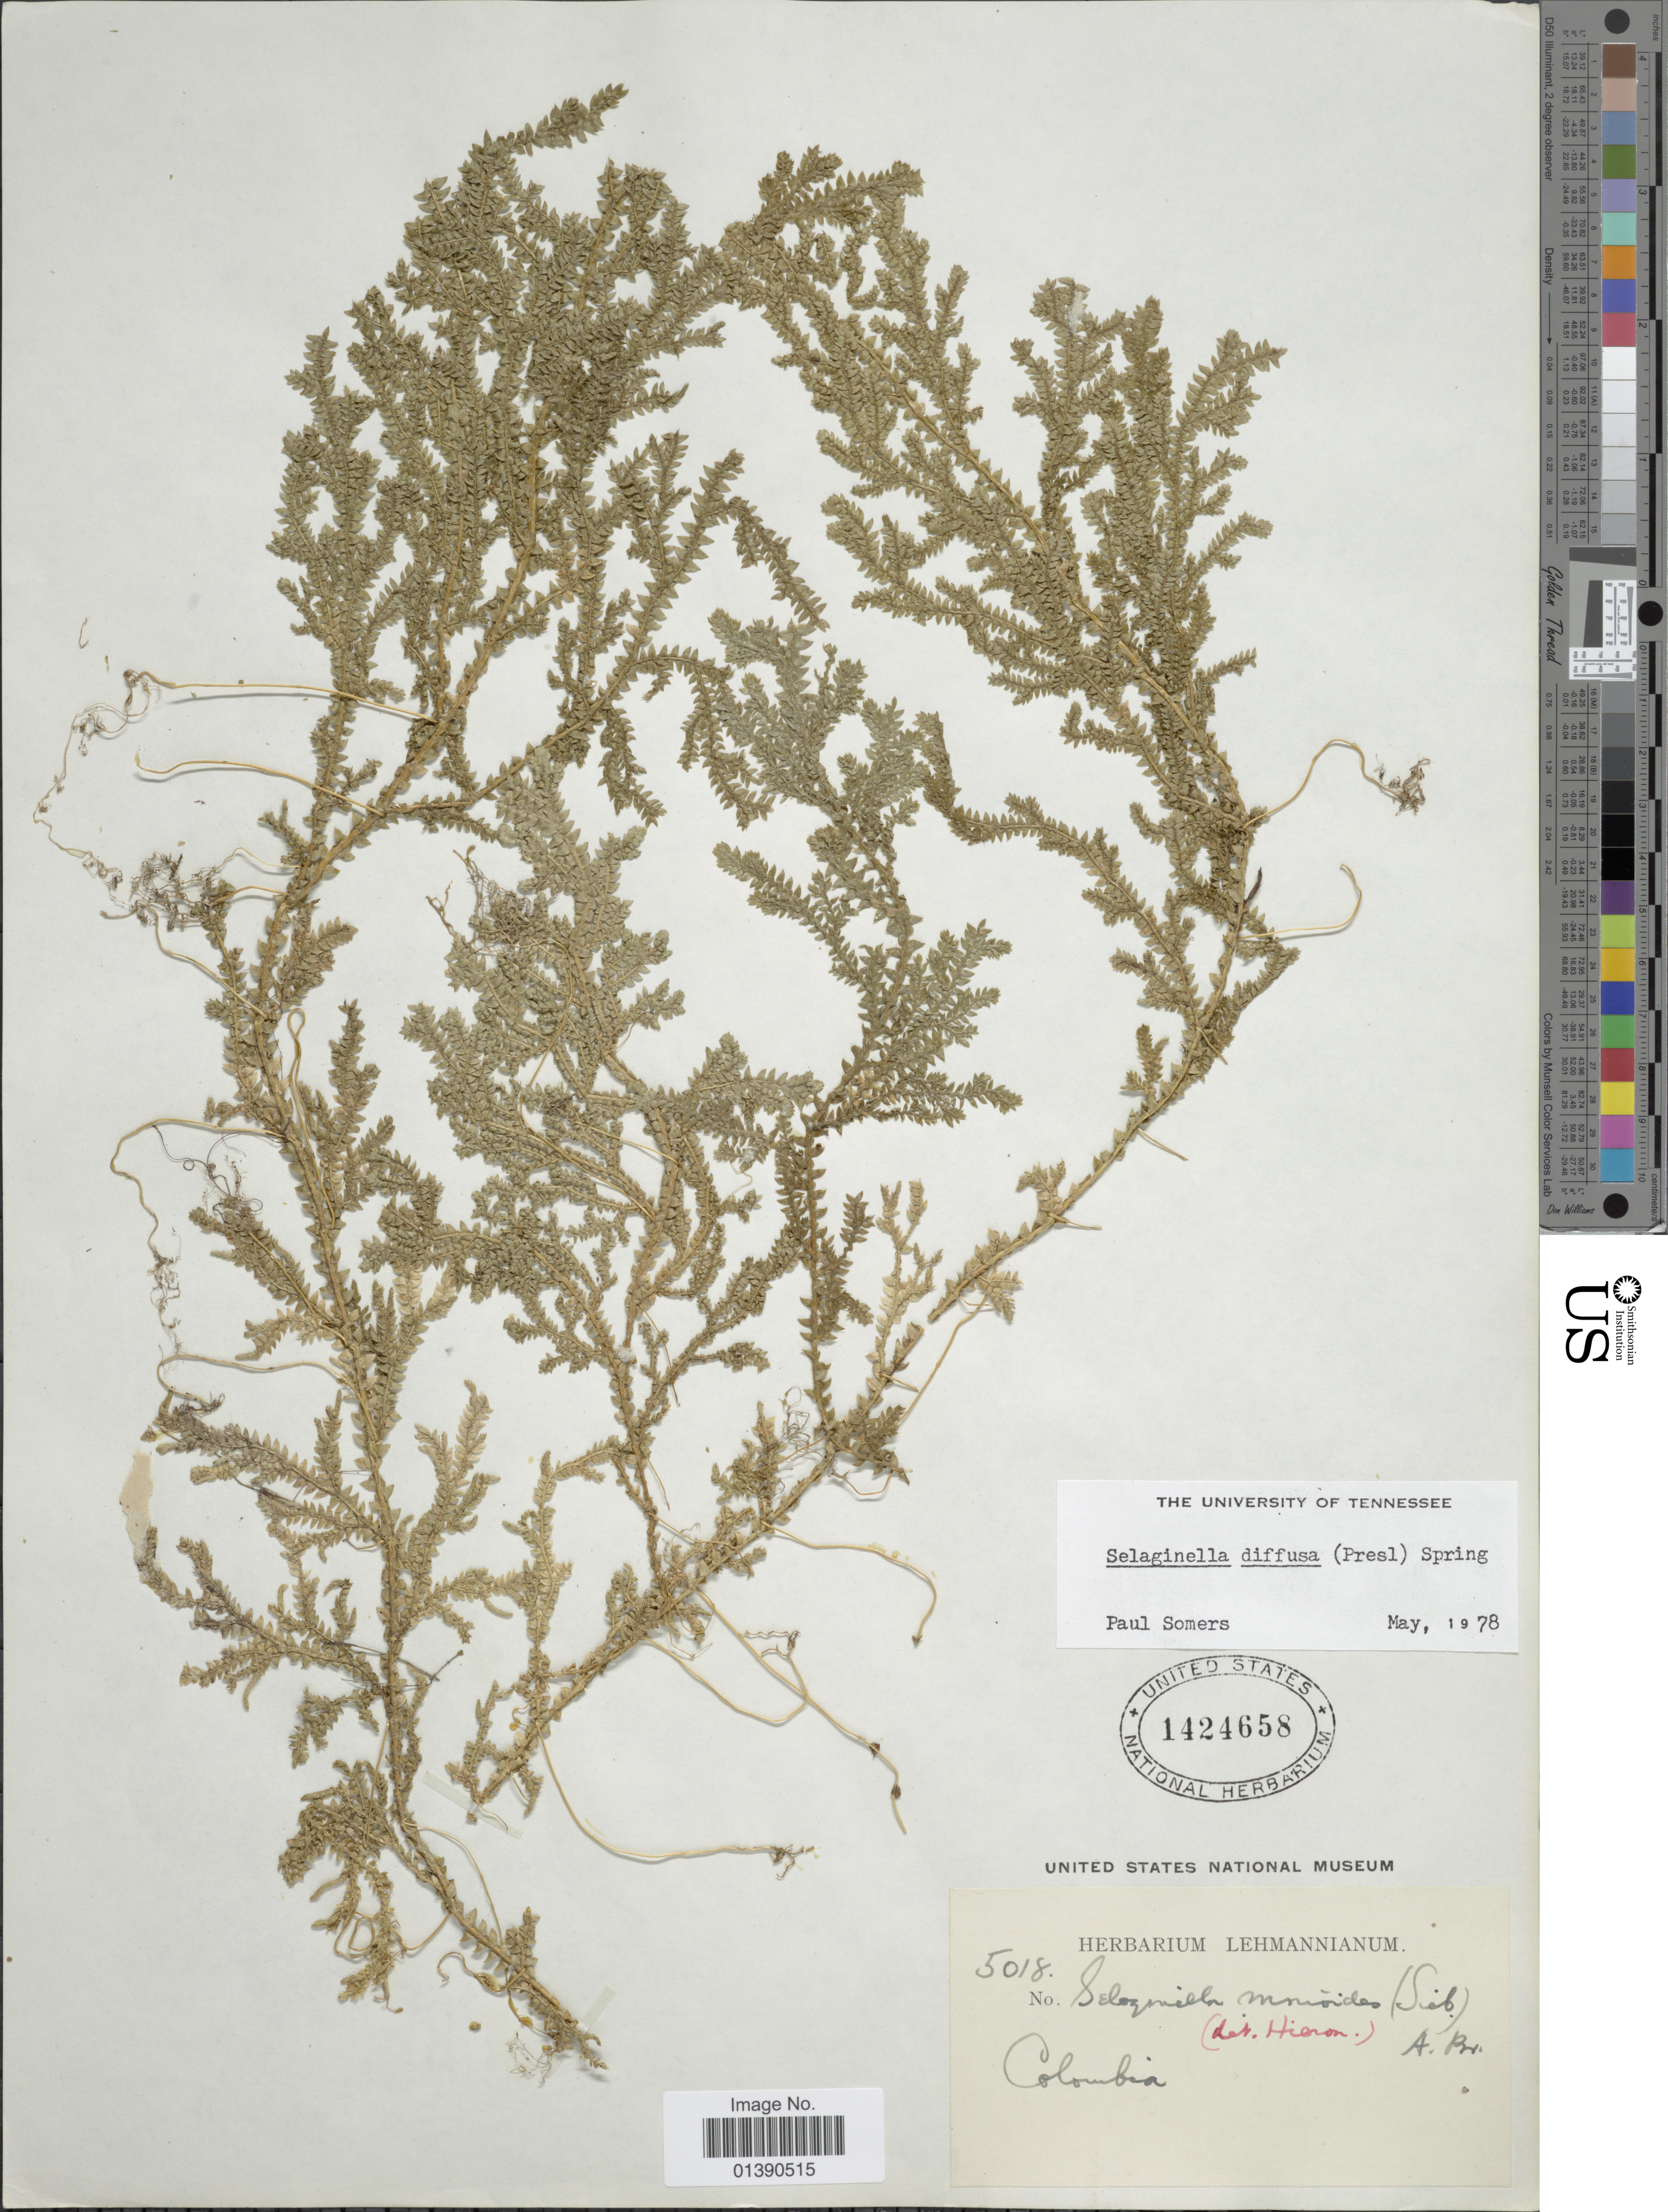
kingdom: Plantae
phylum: Tracheophyta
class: Lycopodiopsida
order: Selaginellales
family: Selaginellaceae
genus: Selaginella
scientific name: Selaginella diffusa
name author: (C. Presl) Spring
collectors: ex herb. Lehmannianum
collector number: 5018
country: Colombia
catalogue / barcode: US 1424658